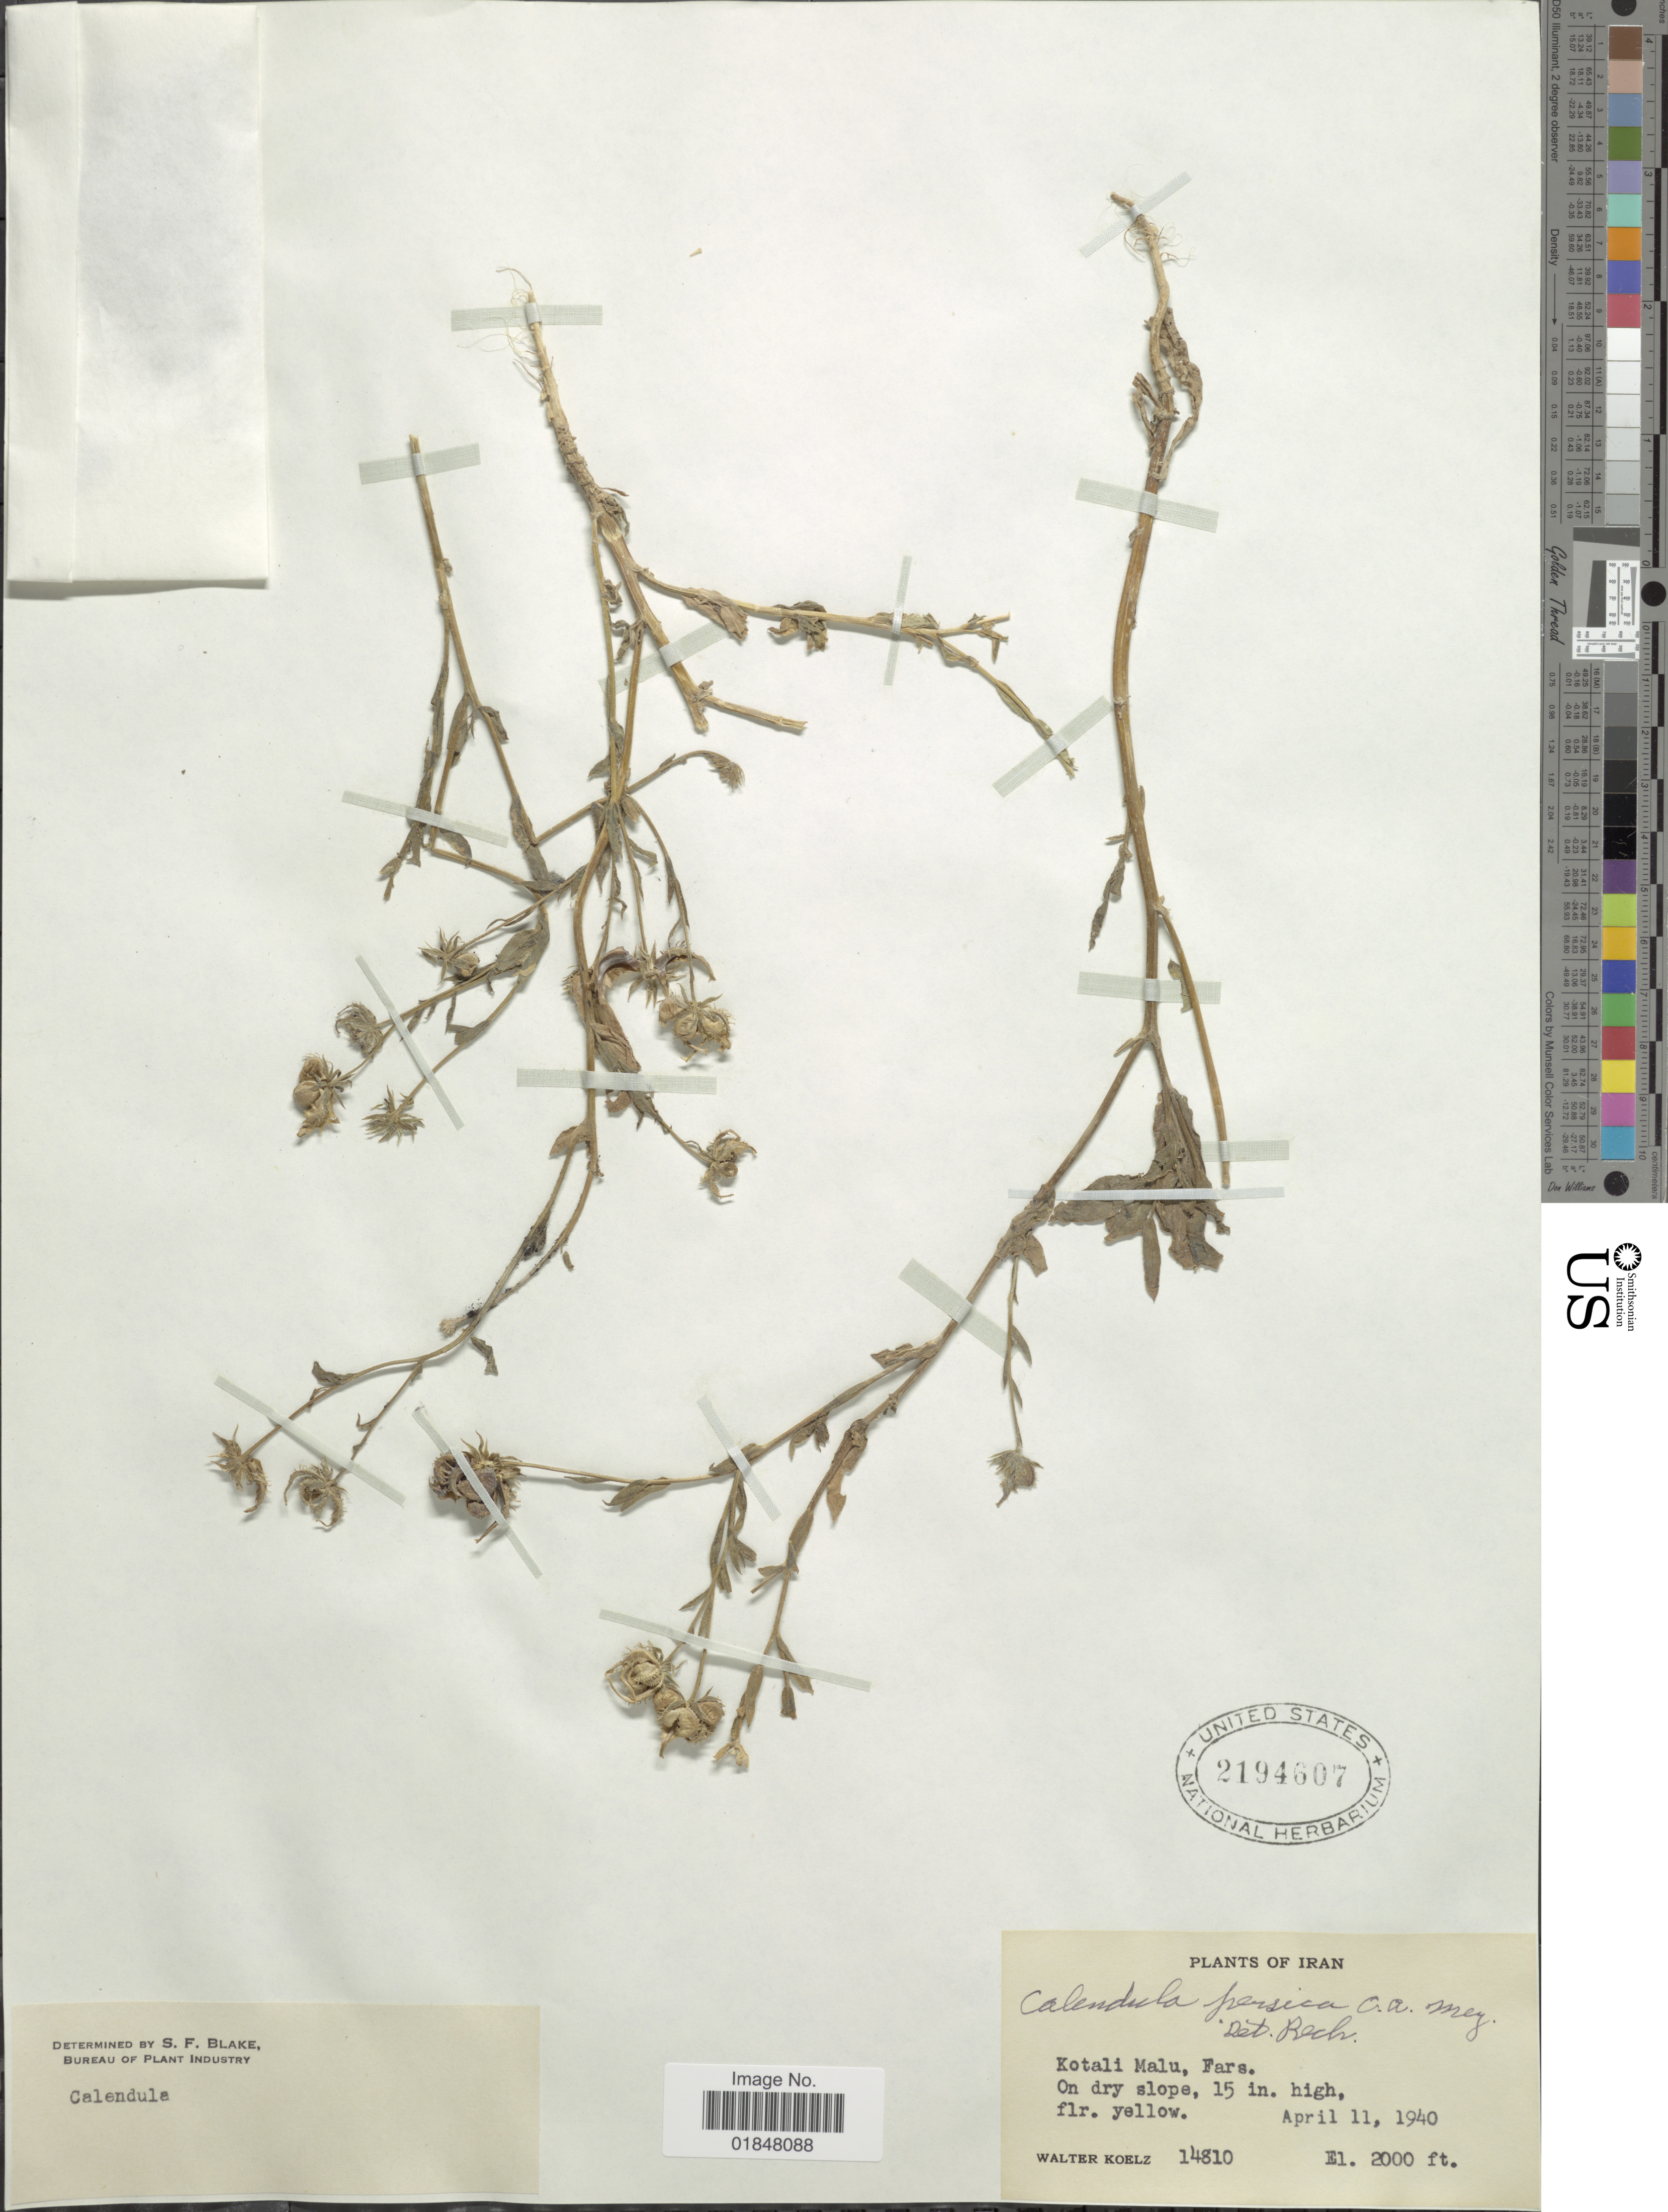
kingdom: Plantae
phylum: Tracheophyta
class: Magnoliopsida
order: Asterales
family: Asteraceae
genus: Calendula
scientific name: Calendula arvensis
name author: L.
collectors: W. N. Koelz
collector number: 14810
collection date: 1940-04-11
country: Iran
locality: Kotali Malu, Fars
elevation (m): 610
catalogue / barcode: US 2194607